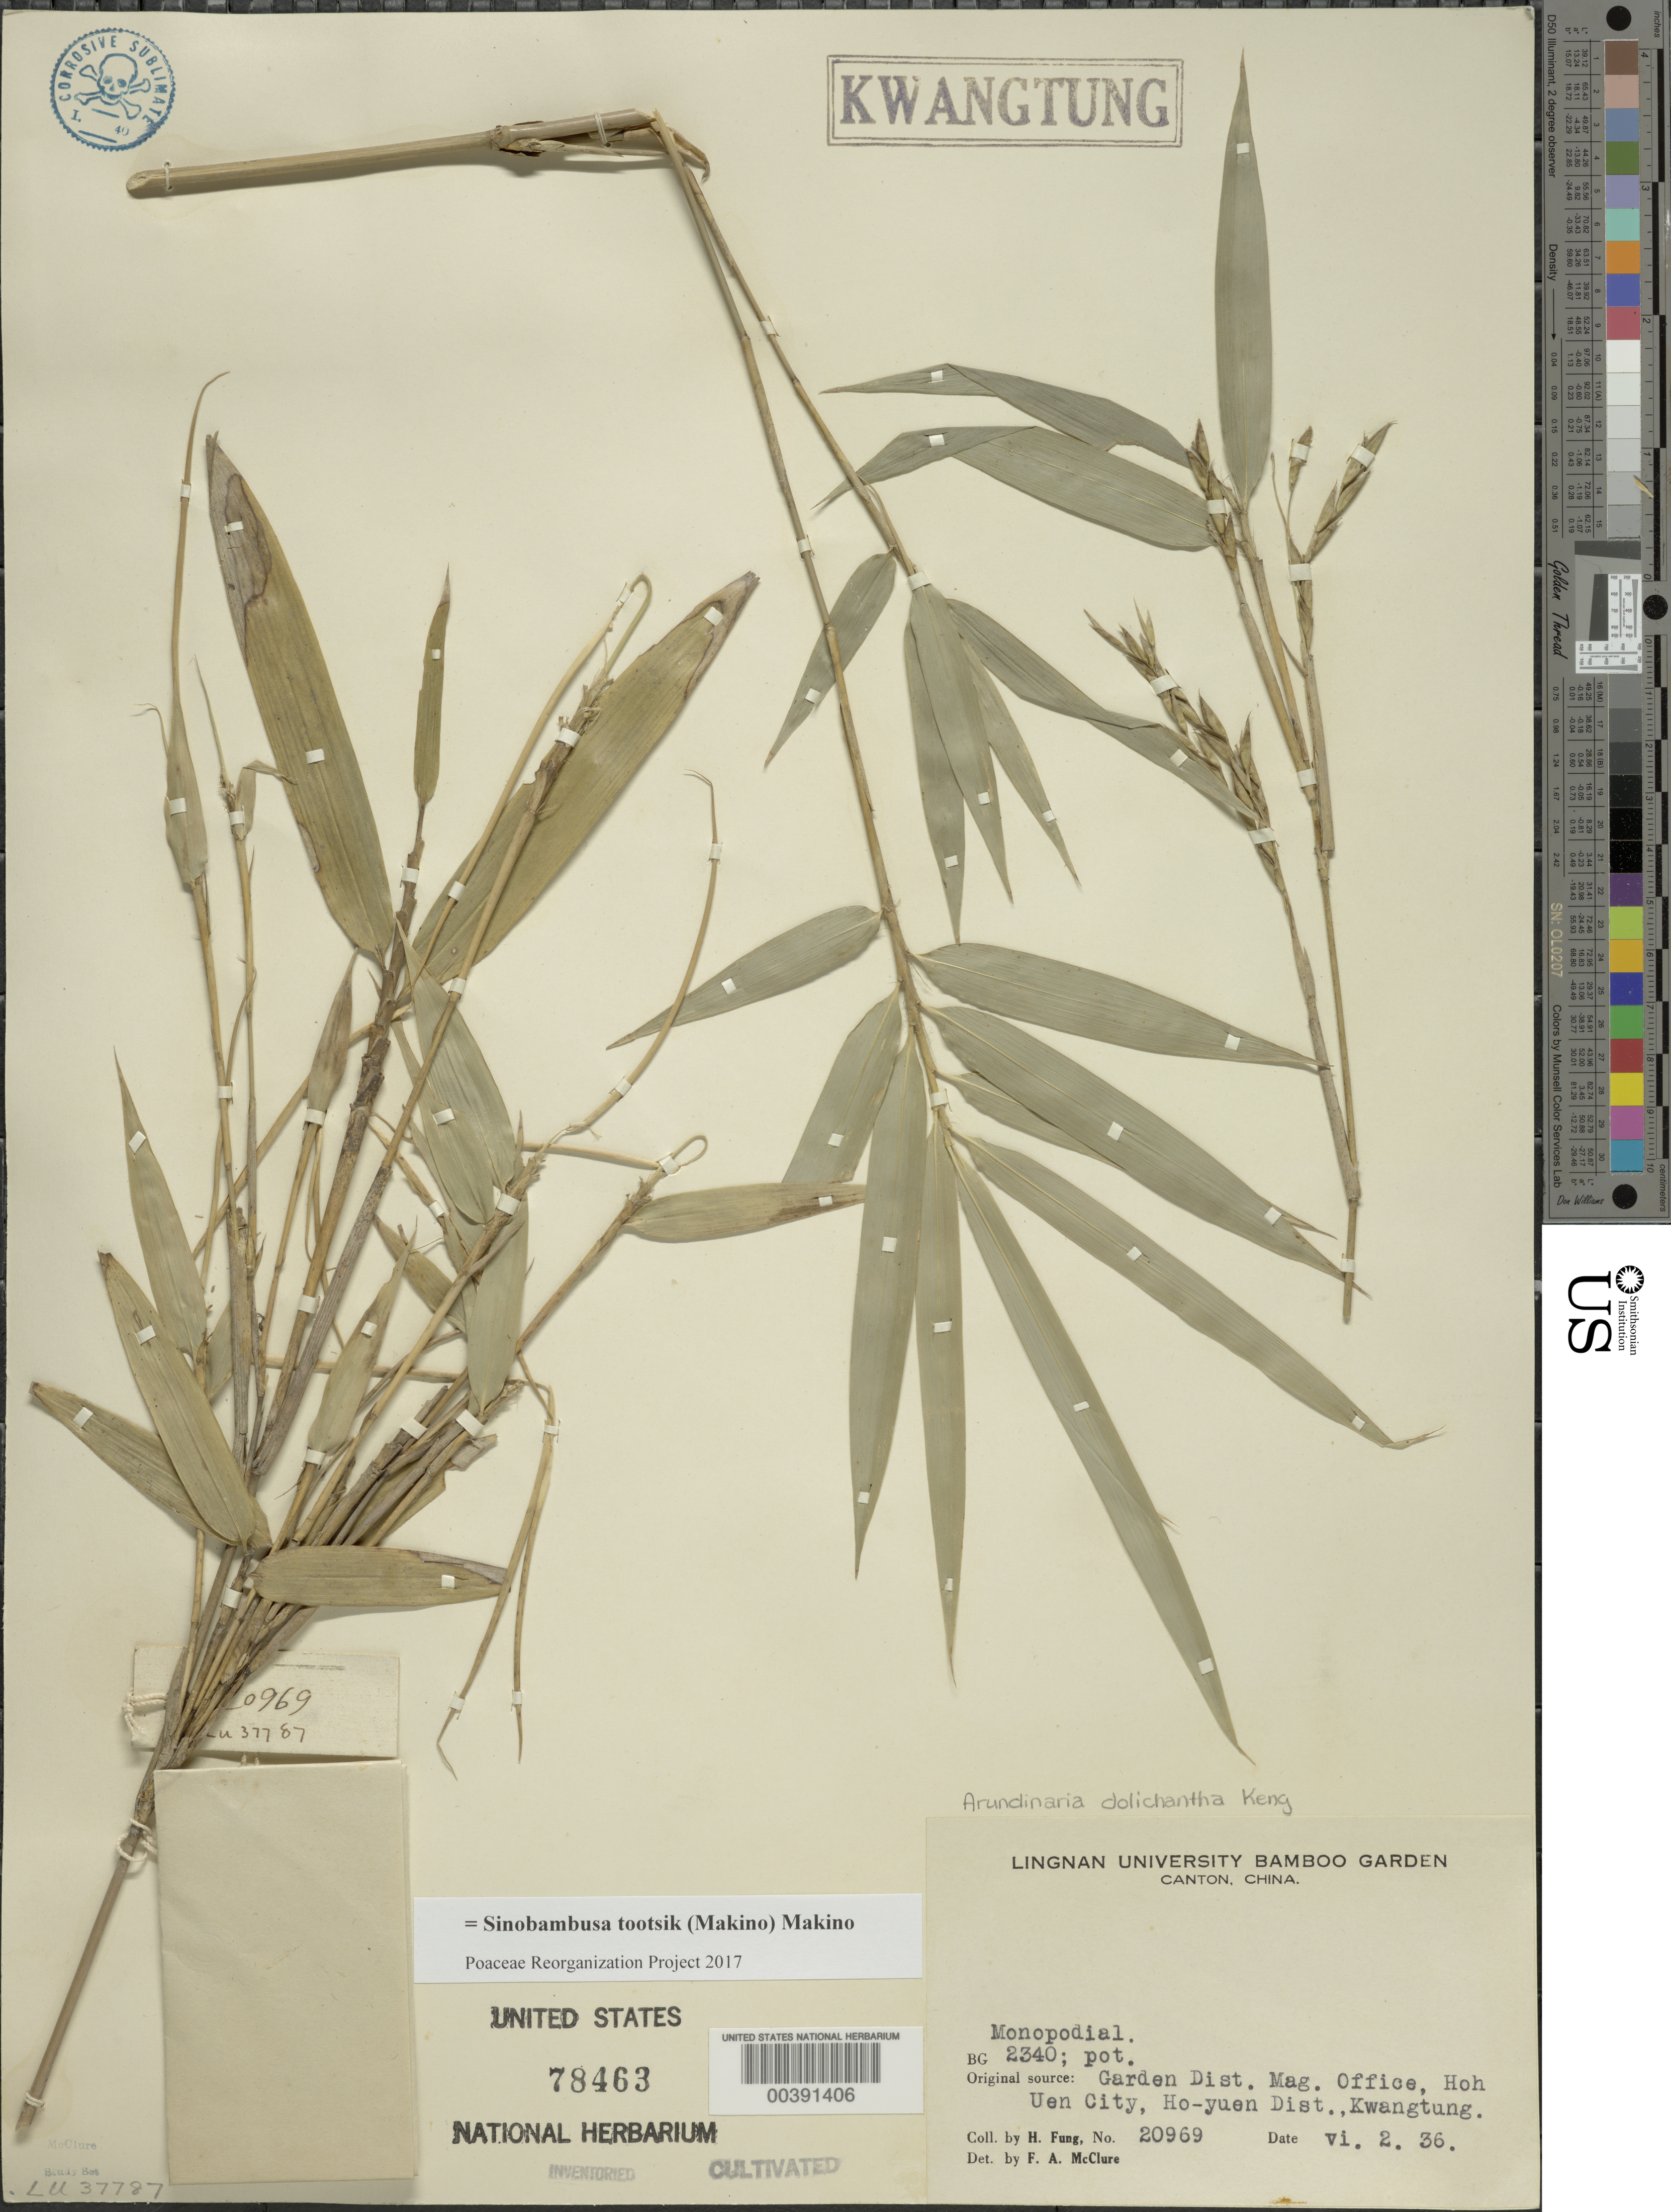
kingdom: Plantae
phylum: Tracheophyta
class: Liliopsida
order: Poales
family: Poaceae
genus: Sinobambusa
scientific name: Sinobambusa tootsik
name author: Makino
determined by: Poaceae Reorganization Project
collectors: H. L. Fung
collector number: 20969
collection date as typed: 02 Jun 1936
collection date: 1936-06-02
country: China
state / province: Guangdong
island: Honam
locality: Lingnan univ. bg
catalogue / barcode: US 78463